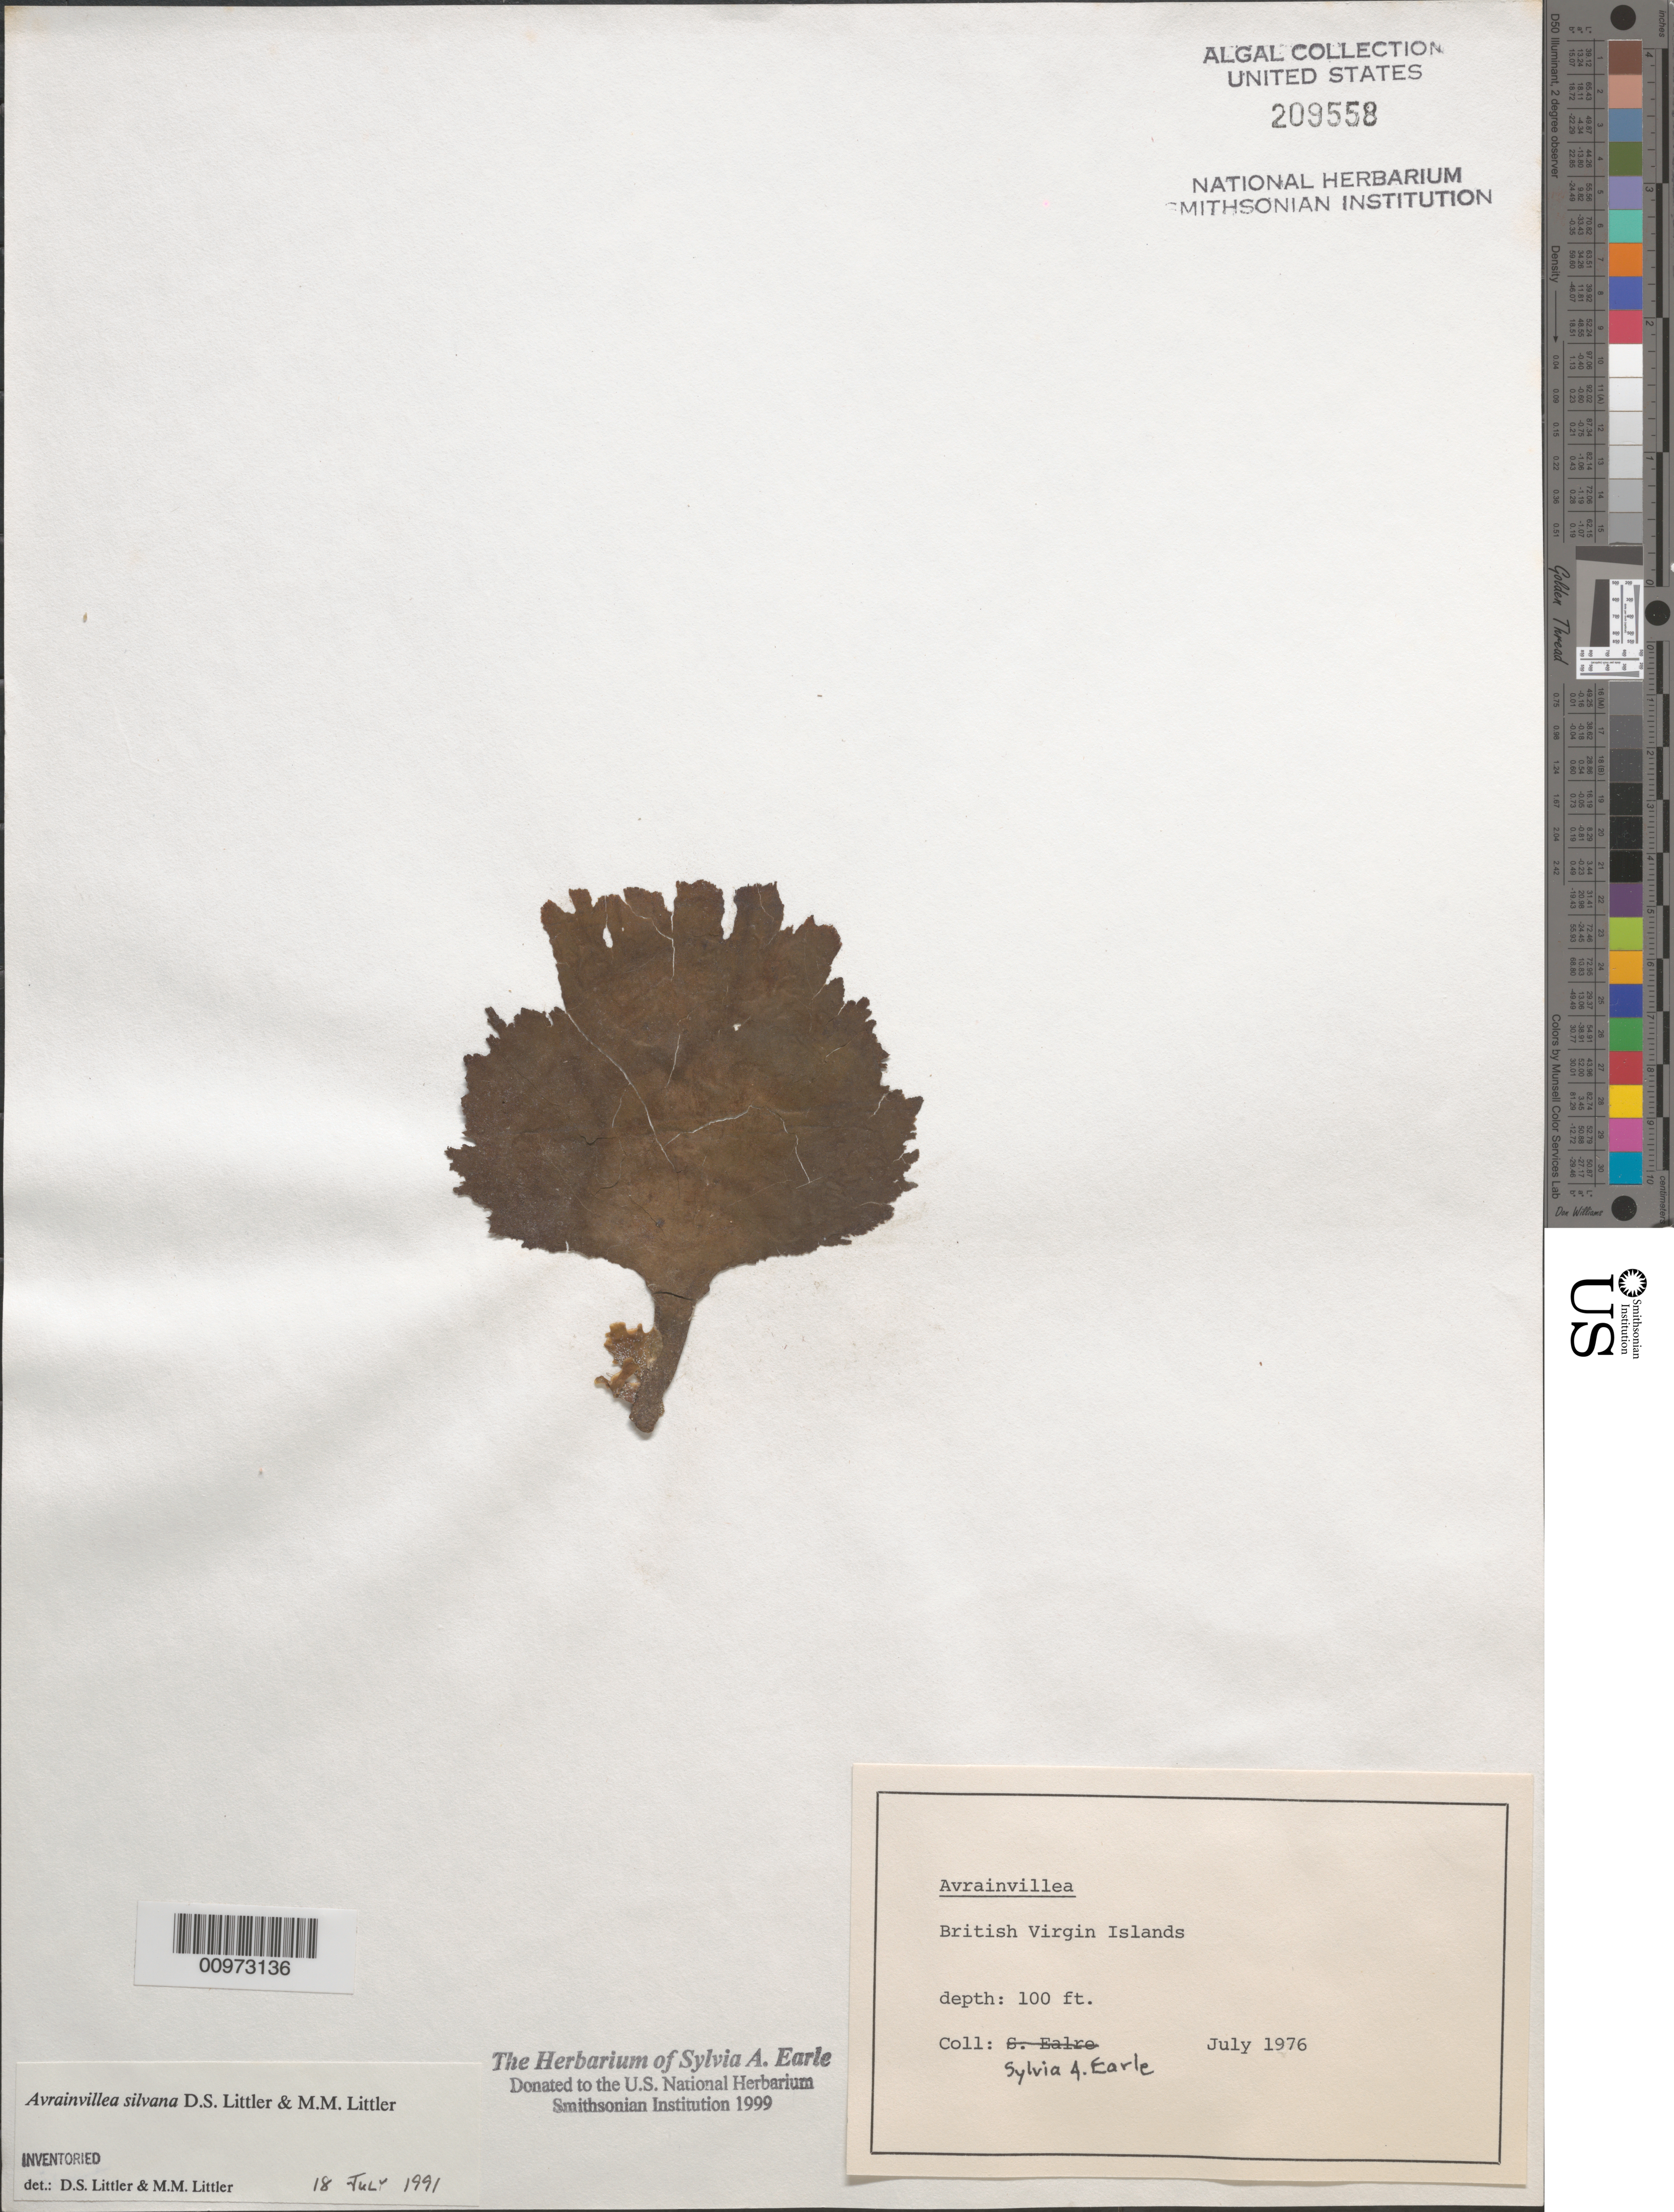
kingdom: Plantae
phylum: Chlorophyta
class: Ulvophyceae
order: Bryopsidales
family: Dichotomosiphonaceae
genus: Avrainvillea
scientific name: Avrainvillea silvana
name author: D.S. Littler & Littler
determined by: Littler, D. S.; Littler, M. M.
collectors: S. A. Earle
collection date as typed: Jul 1976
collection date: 1976-07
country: British Virgin Islands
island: Virgin Islands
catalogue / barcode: US 209558